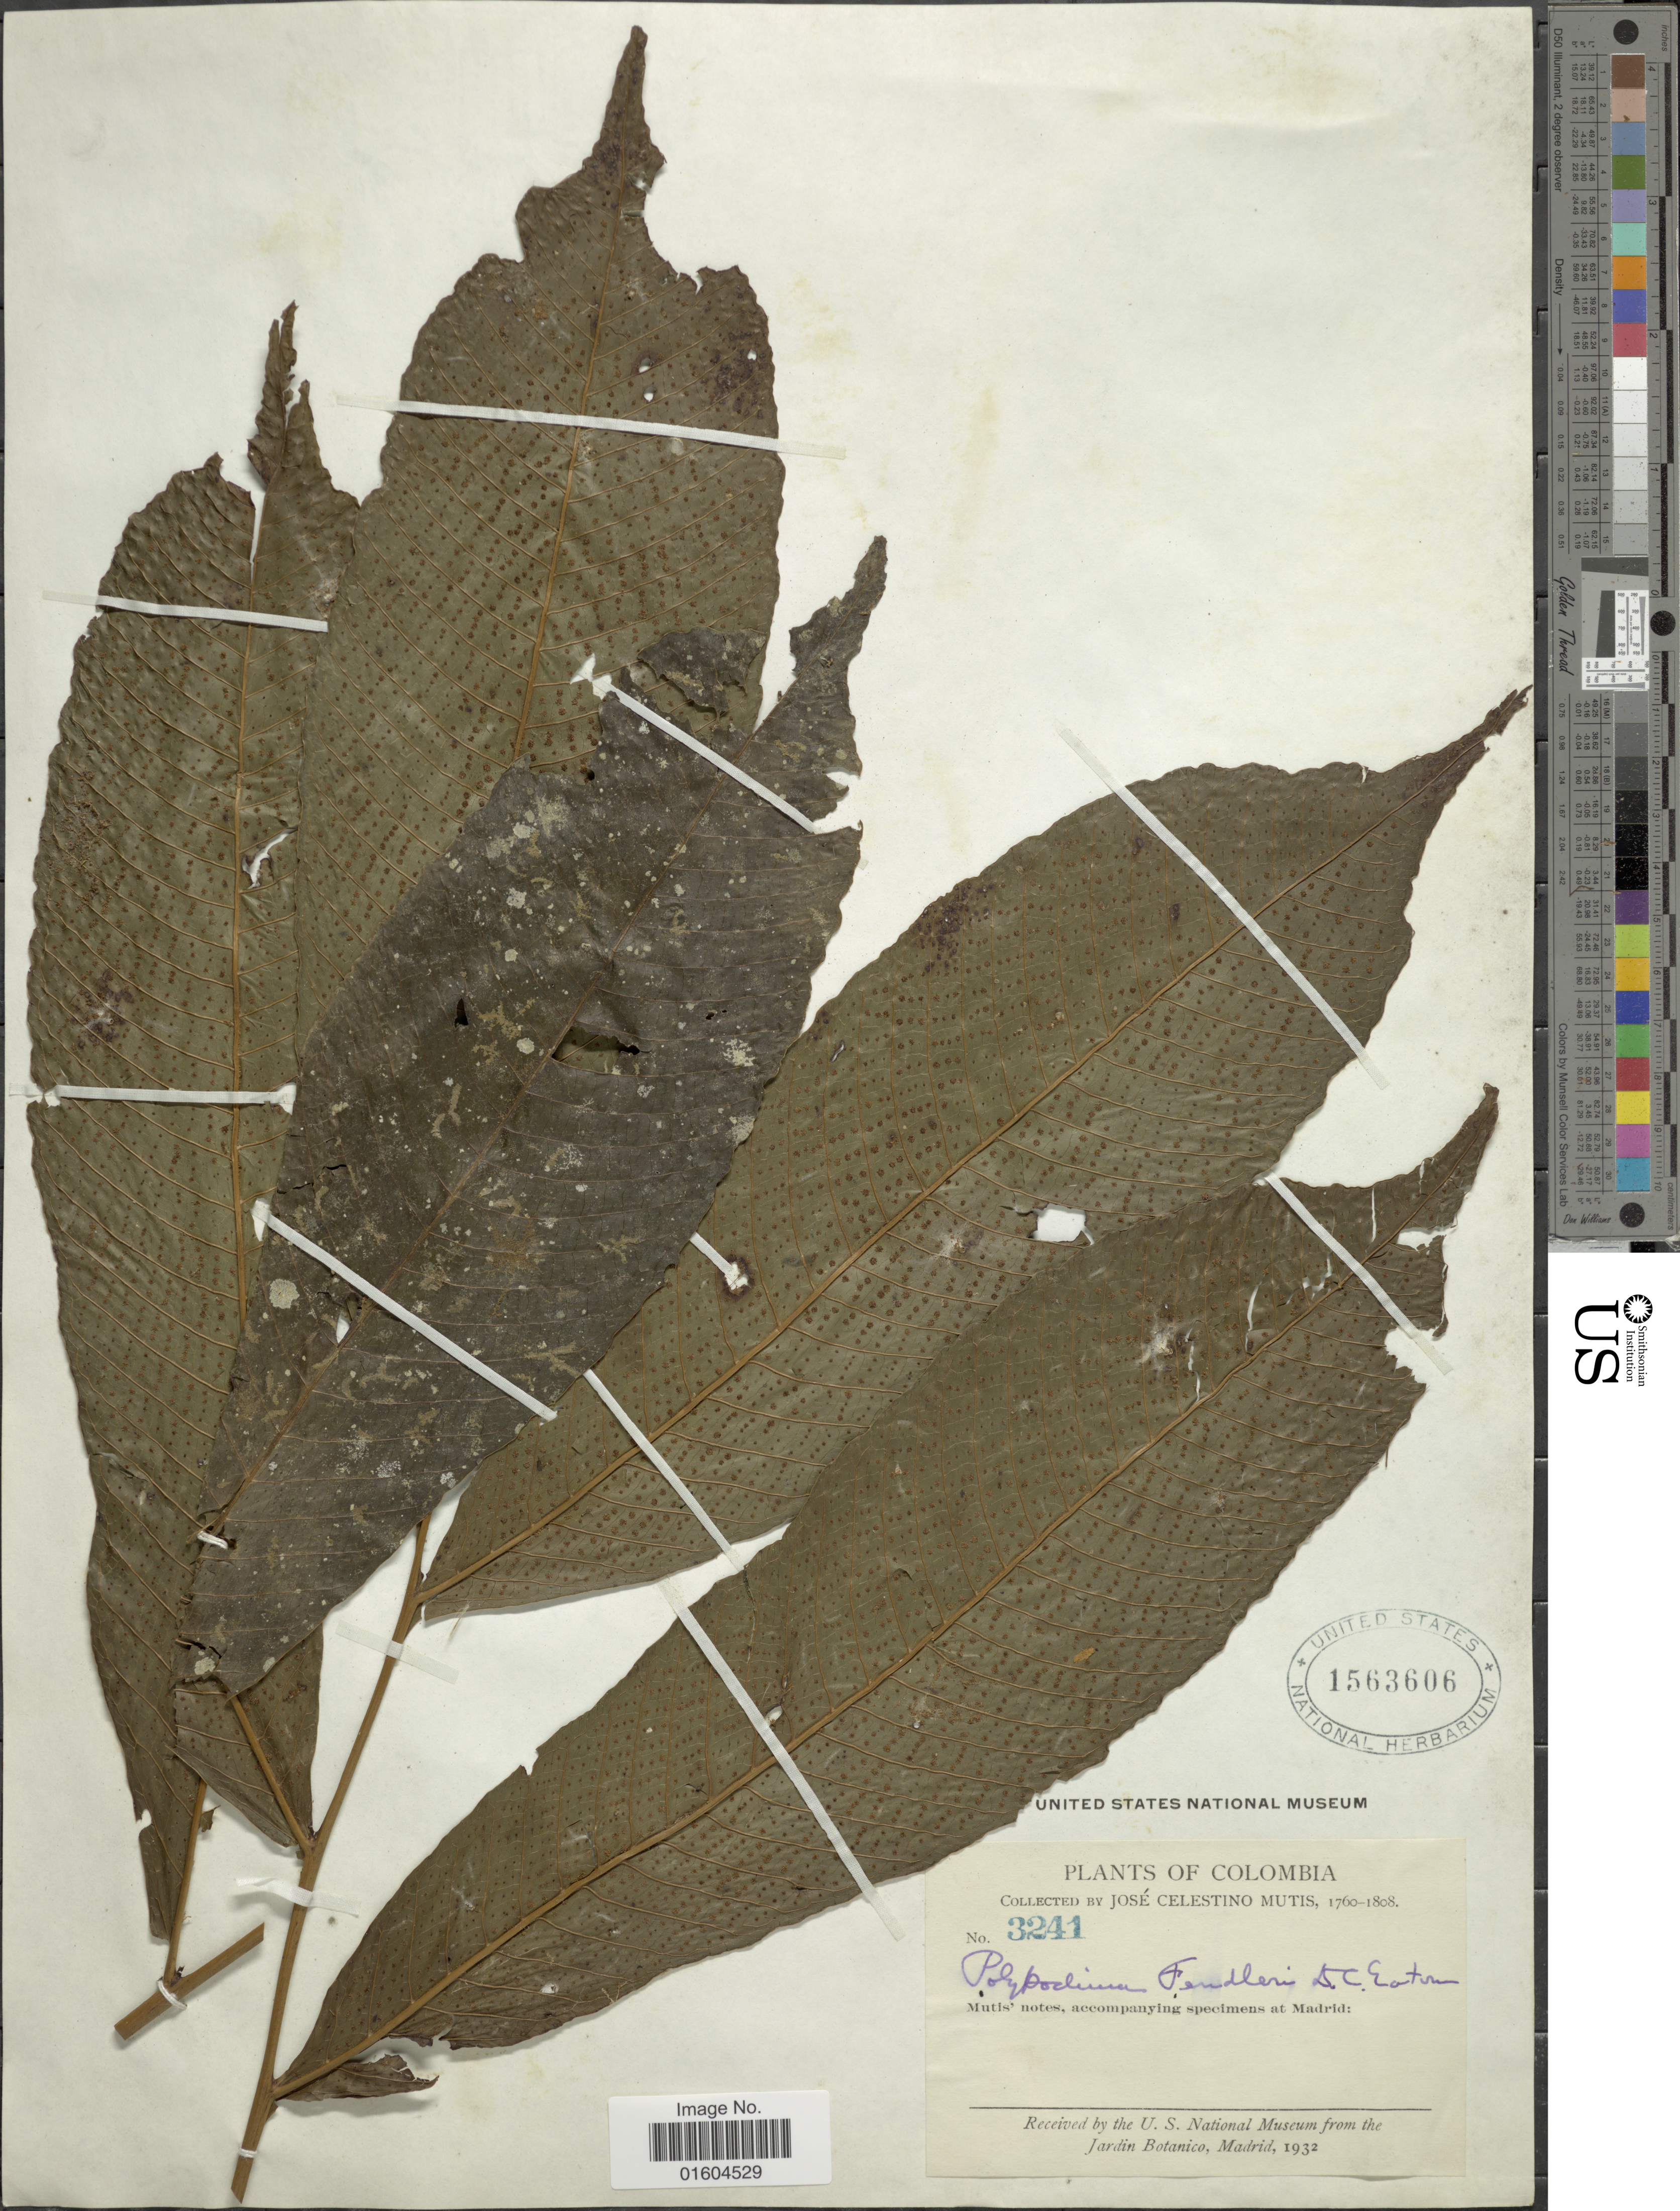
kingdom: Plantae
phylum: Tracheophyta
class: Polypodiopsida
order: Polypodiales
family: Polypodiaceae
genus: Campyloneurum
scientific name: Campyloneurum magnificum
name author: T. Moore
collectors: J. C. B. Mutis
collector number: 3241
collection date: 1760/1808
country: Colombia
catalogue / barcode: US 1563606